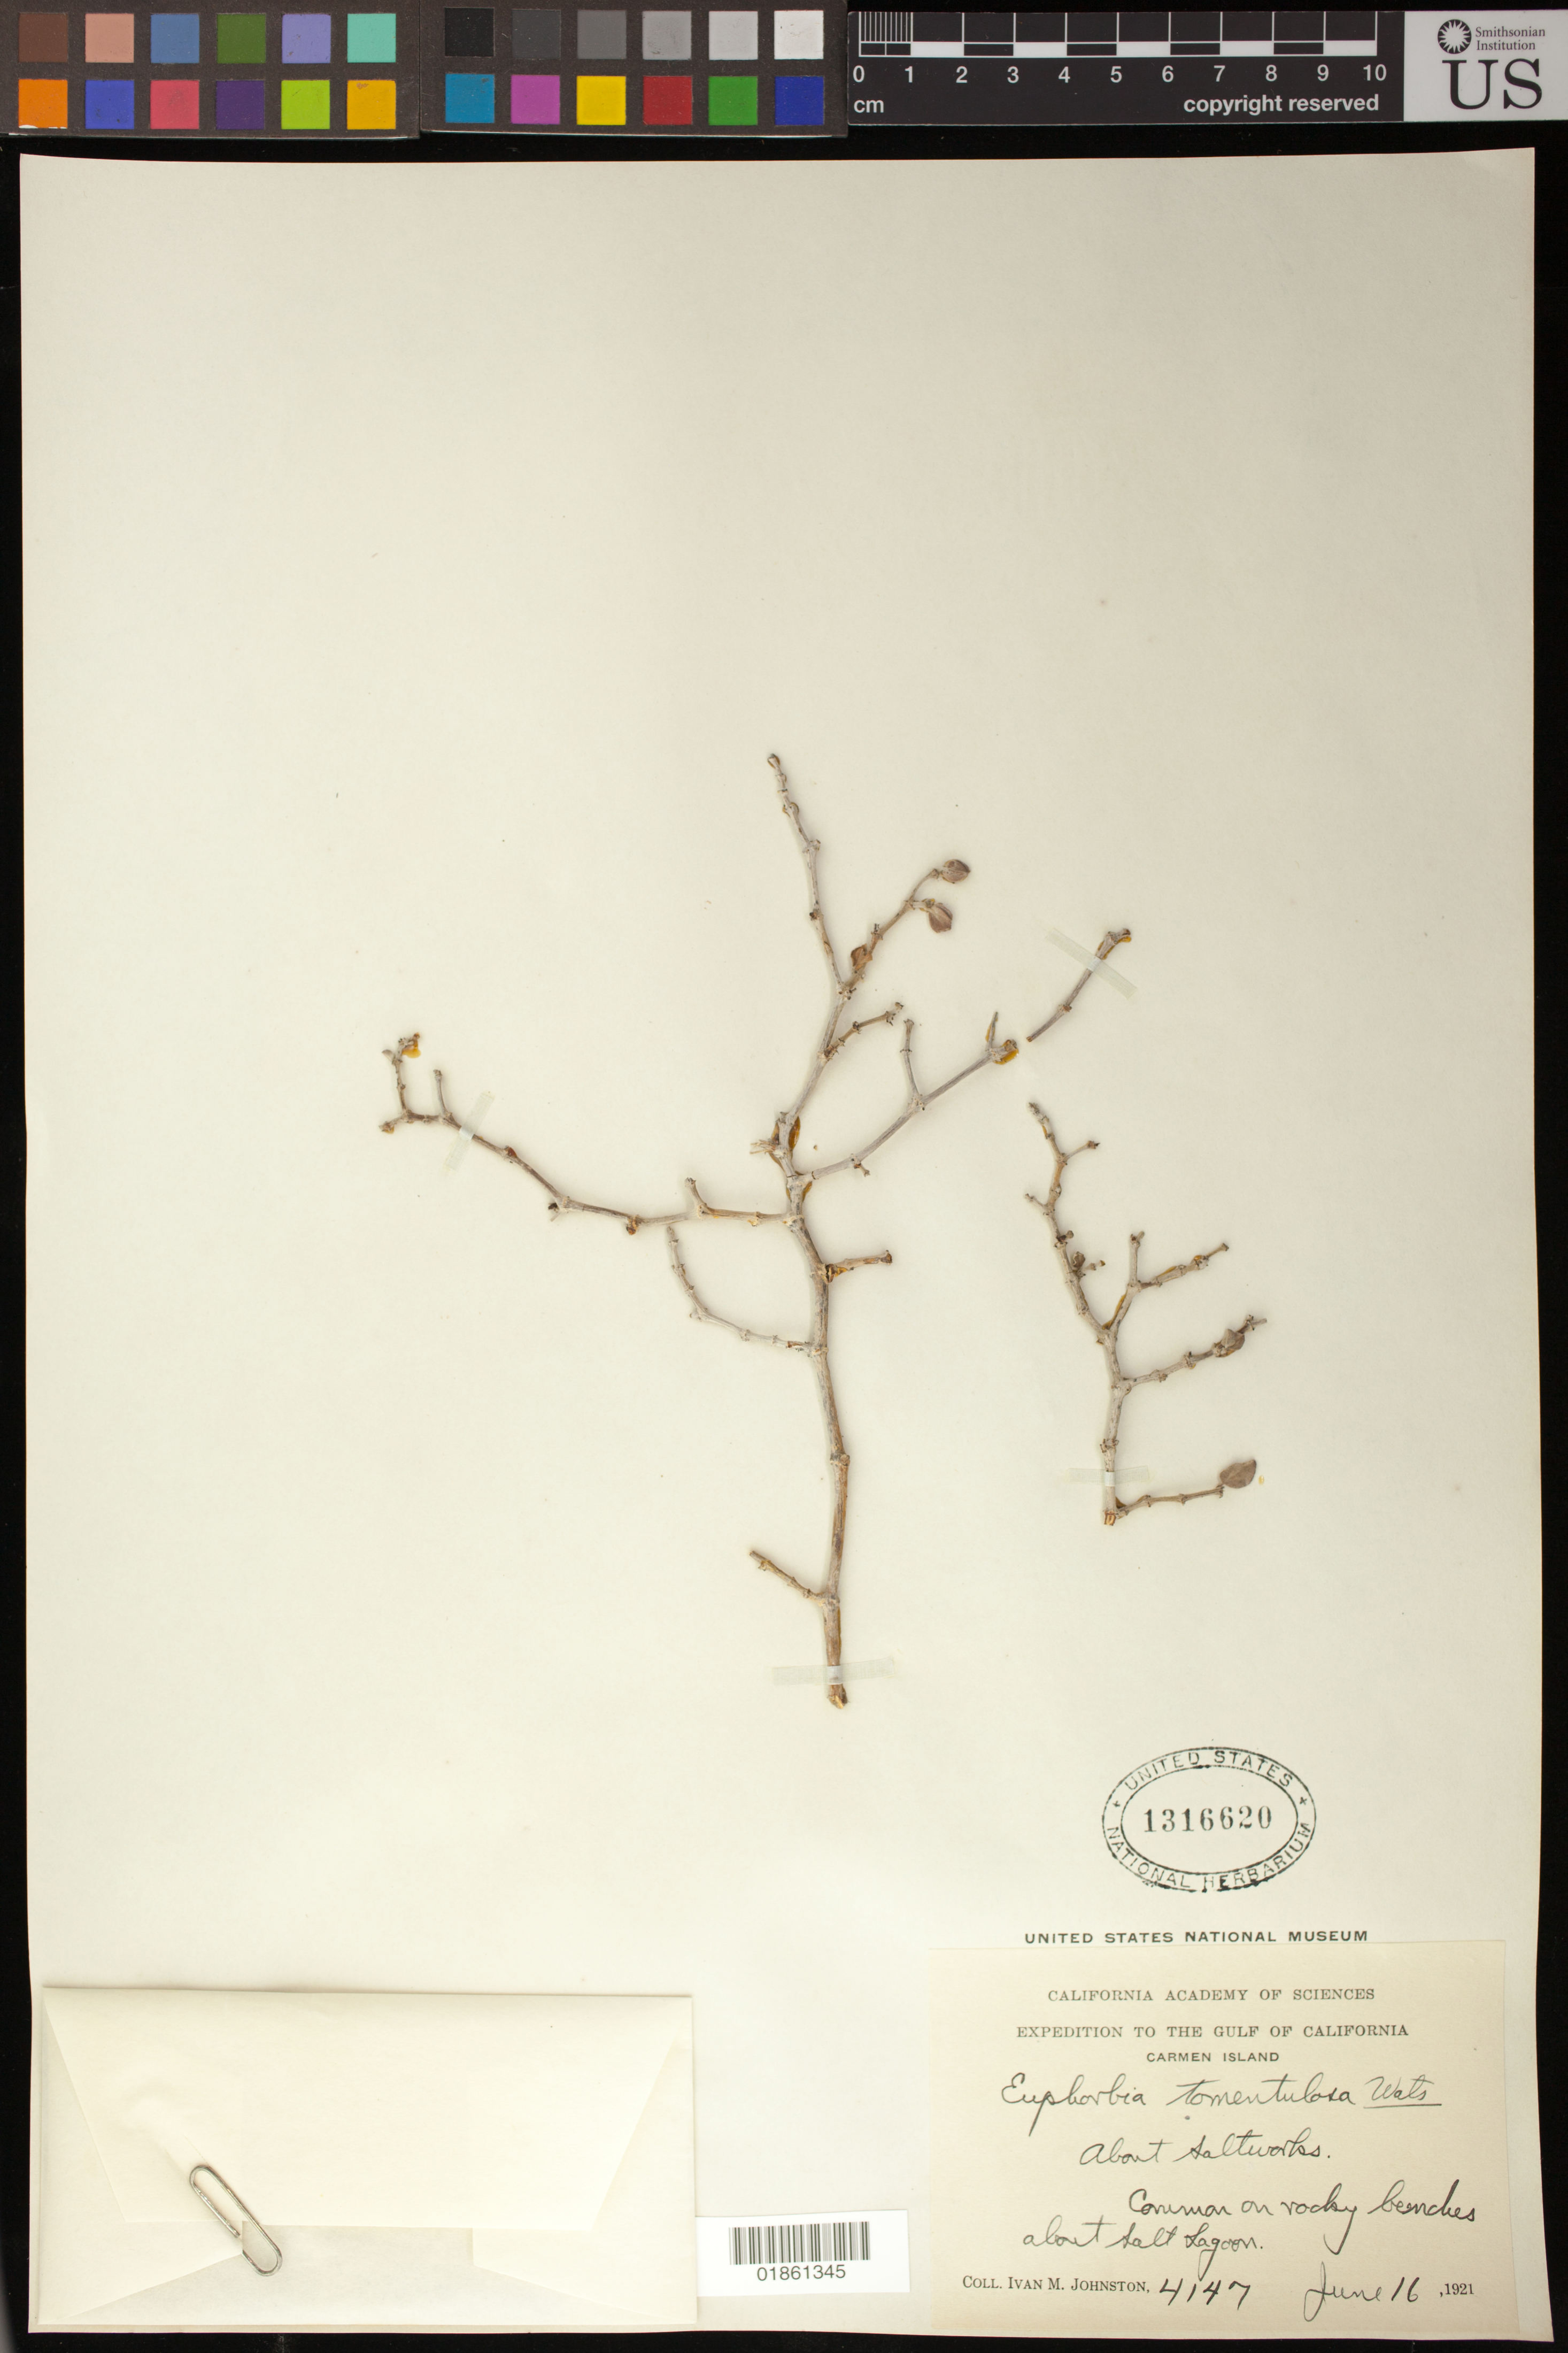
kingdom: Plantae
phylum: Tracheophyta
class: Magnoliopsida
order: Malpighiales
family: Euphorbiaceae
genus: Euphorbia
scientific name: Euphorbia tomentulosa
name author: S. Watson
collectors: I.M. Johnston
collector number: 4147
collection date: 1921-06-16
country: Mexico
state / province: Baja California Sur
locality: Carmen Island.; ; About Saltworks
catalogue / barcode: US 1316620